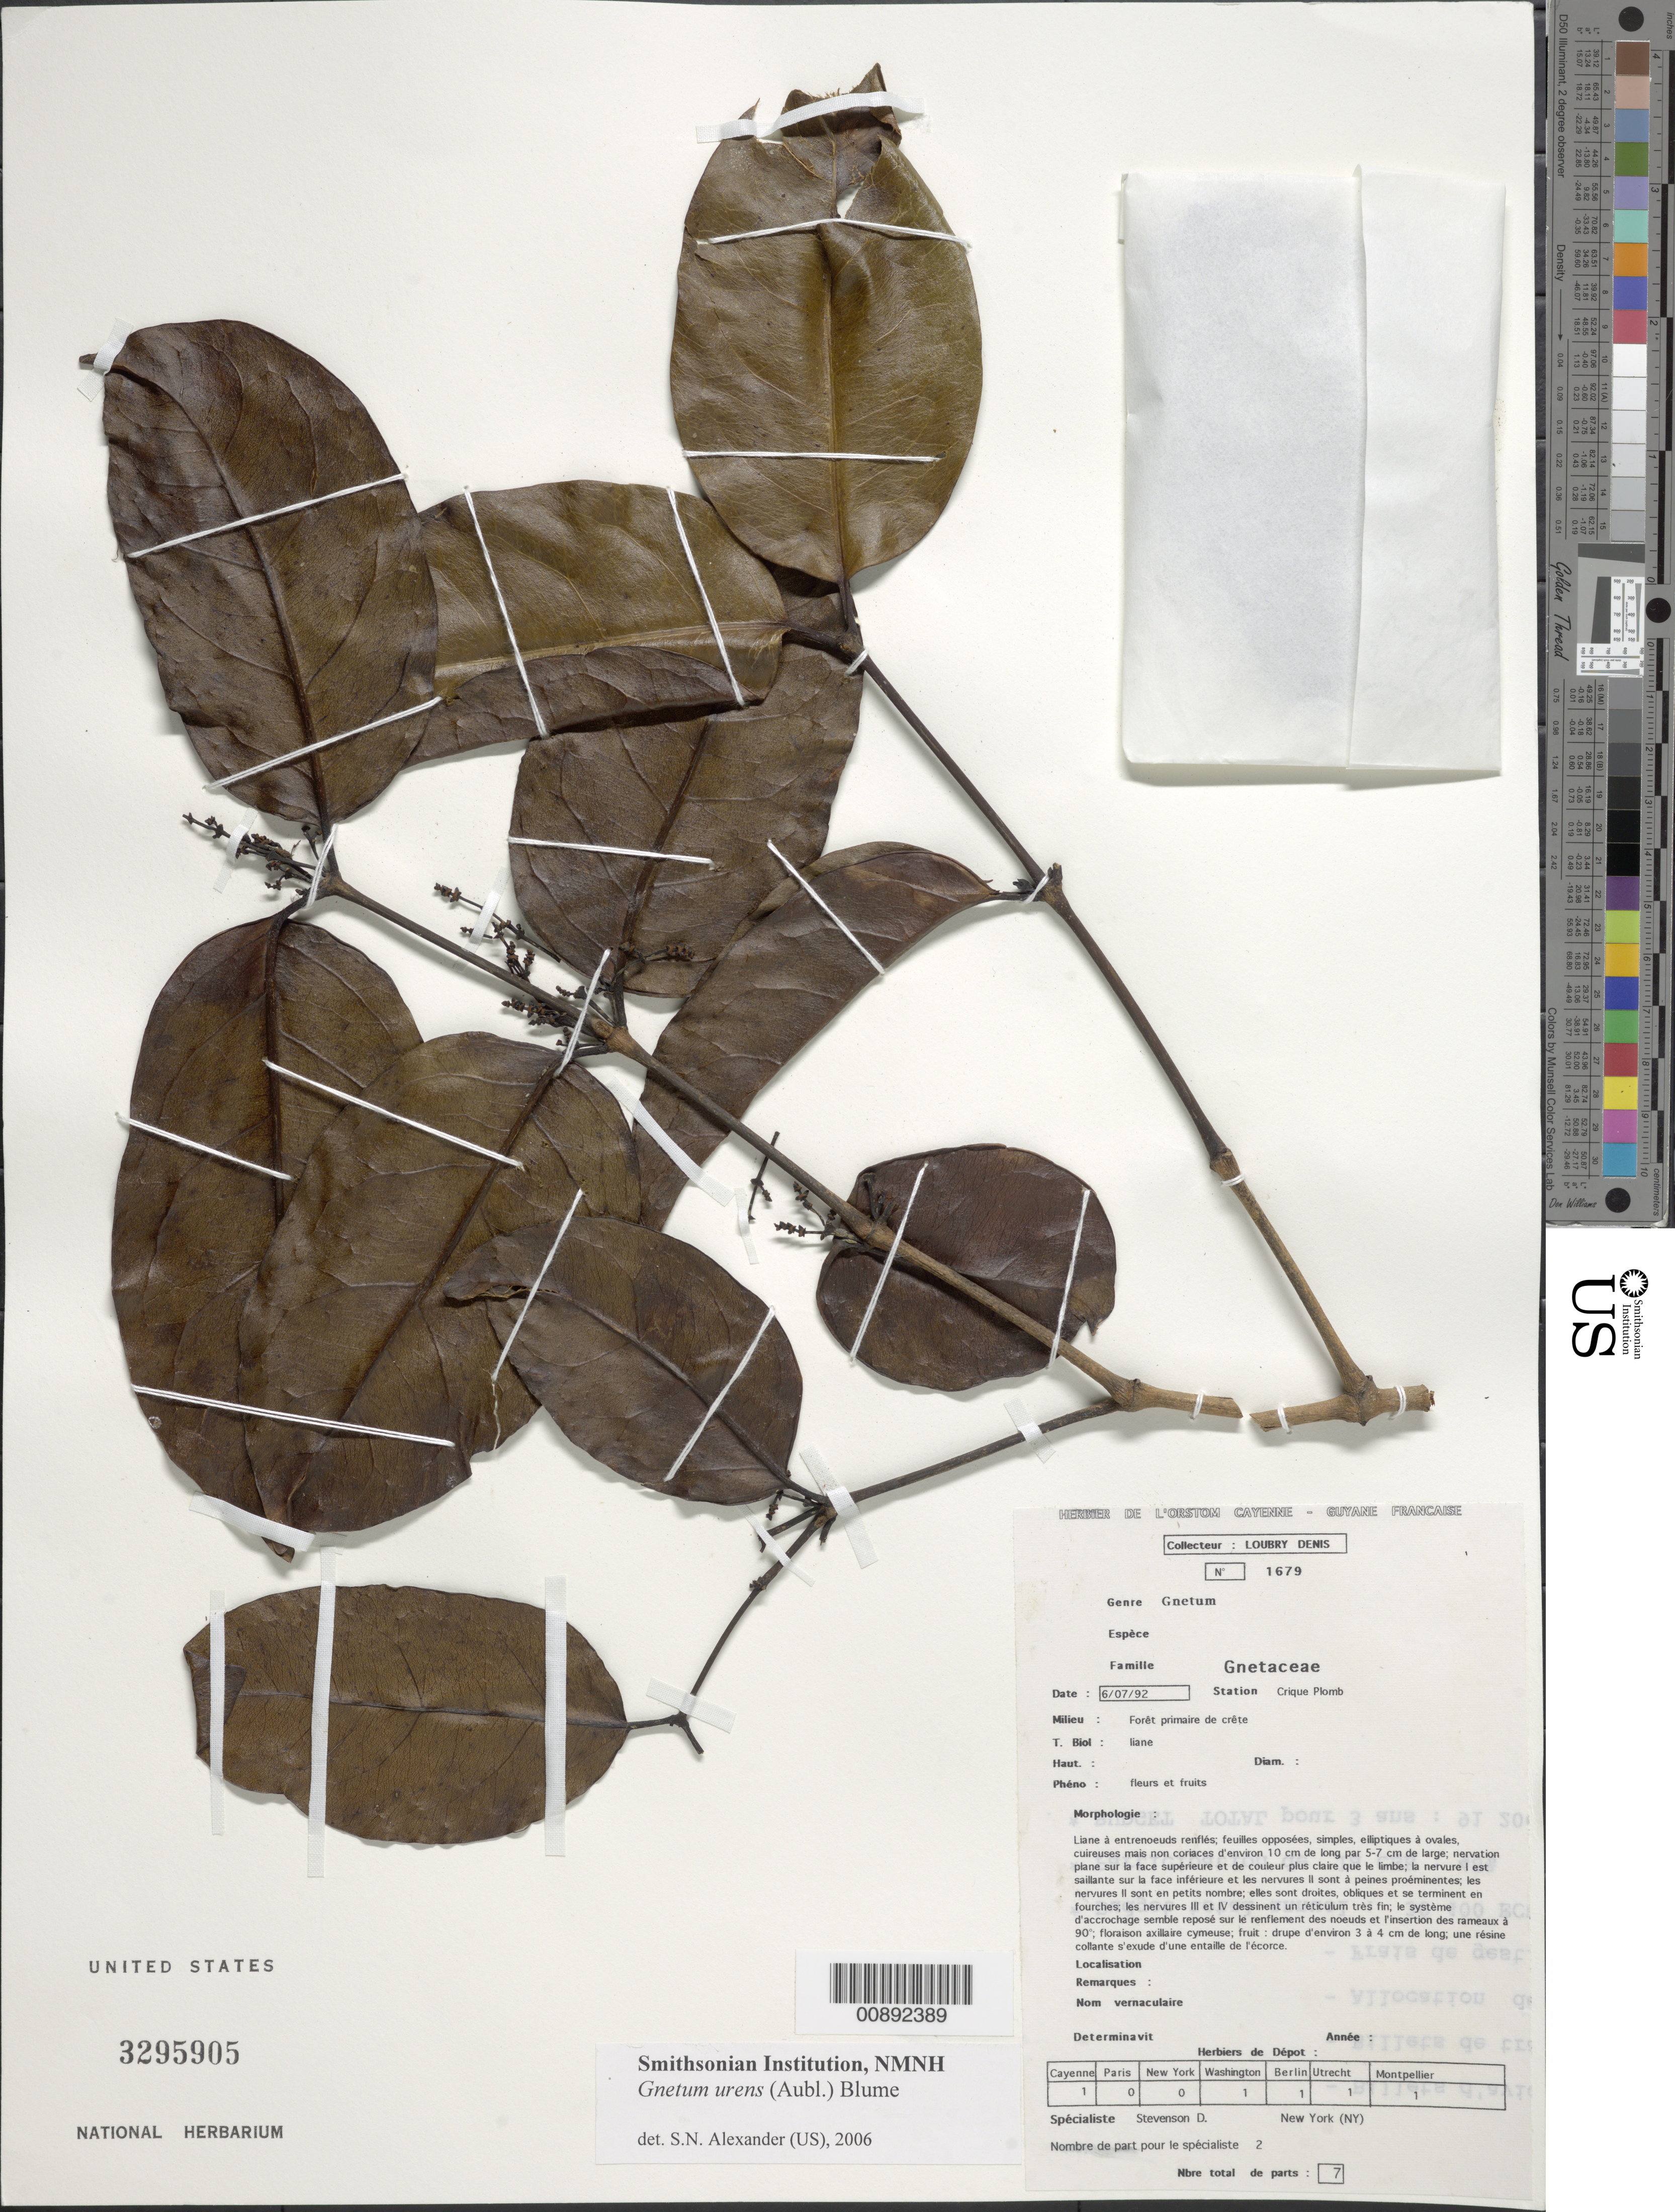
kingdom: Plantae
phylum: Tracheophyta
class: Gnetopsida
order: Gnetales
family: Gnetaceae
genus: Gnetum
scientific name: Gnetum urens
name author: (Aubl.) Blume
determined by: Alexander, S. N.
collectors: D. Loubry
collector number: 1679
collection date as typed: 6-Jul-92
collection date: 1992-07-06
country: French Guiana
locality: Crique Plomb, Bassin du Sinnamary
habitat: Foret primaire de crete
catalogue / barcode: US 3295905